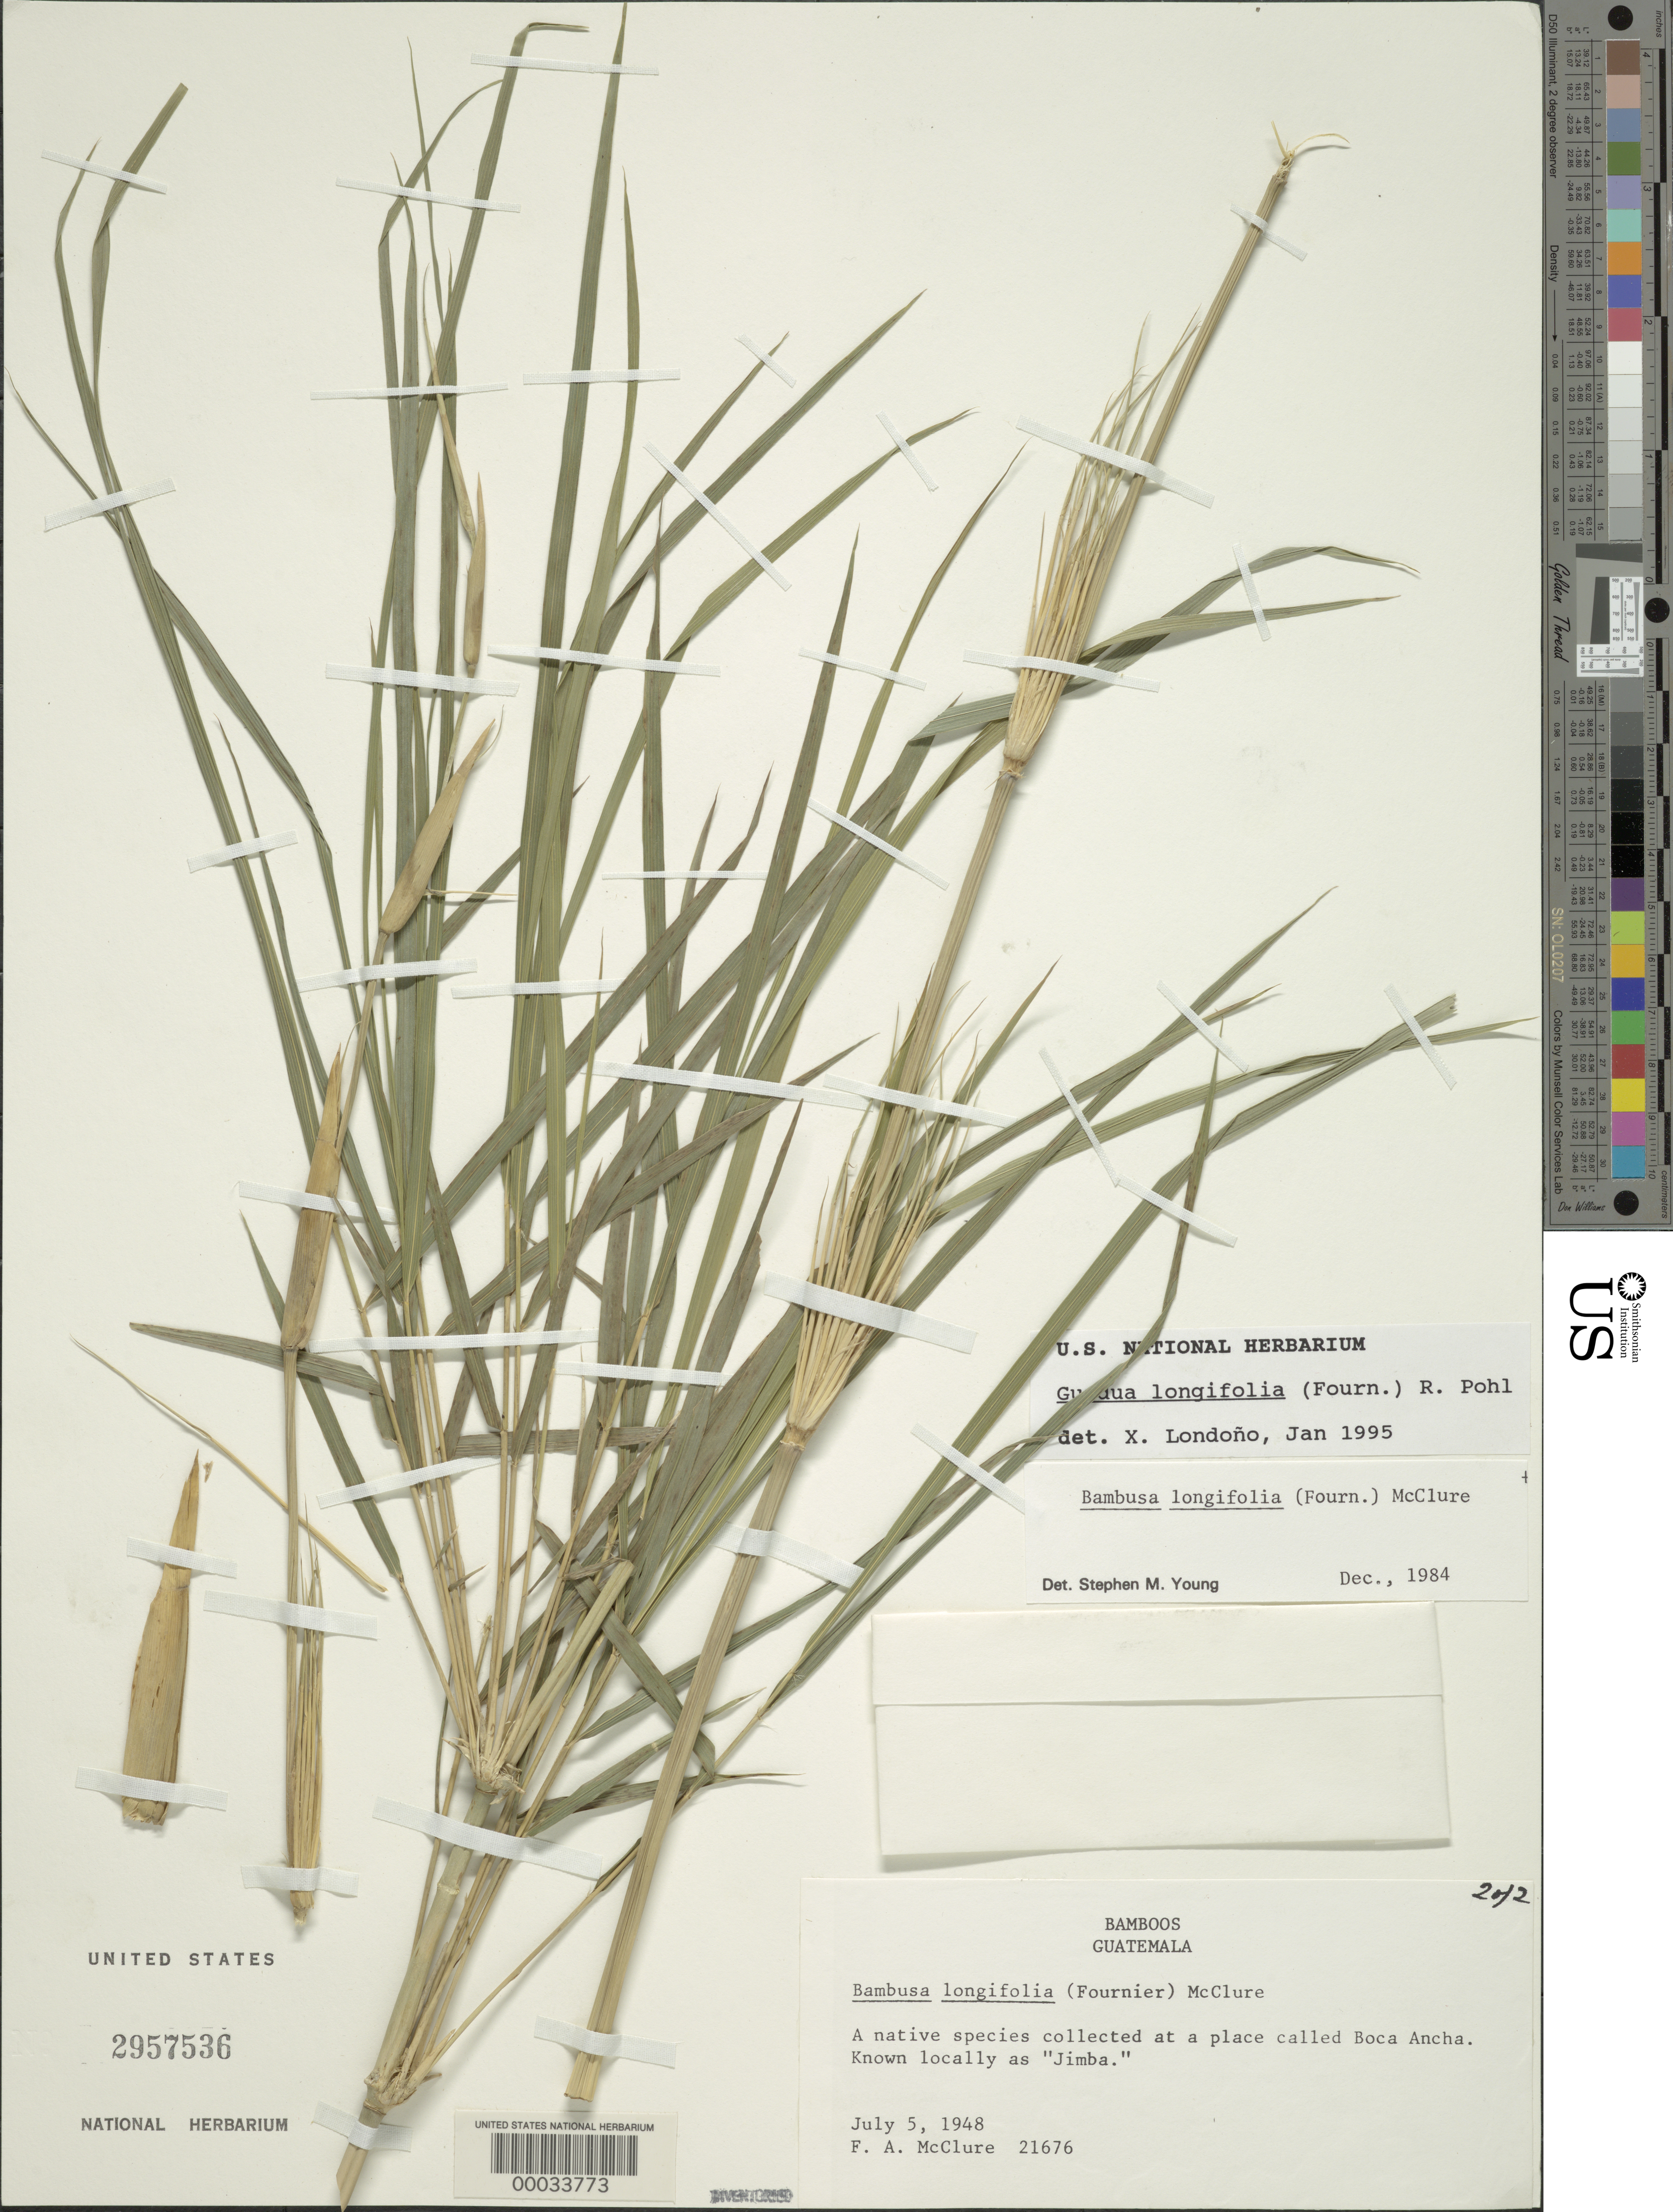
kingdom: Plantae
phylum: Tracheophyta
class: Liliopsida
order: Poales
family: Poaceae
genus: Guadua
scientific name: Guadua longifolia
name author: (E. Fourn.) R.W. Pohl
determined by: Londoño, X., (TULV), Jardin Botanico "Juan Maria Cespedes"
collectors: F. A. McClure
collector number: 21676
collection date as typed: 05 Jul 1948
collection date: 1948-07-05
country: Guatemala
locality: Boca ancha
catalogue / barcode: US 2957536